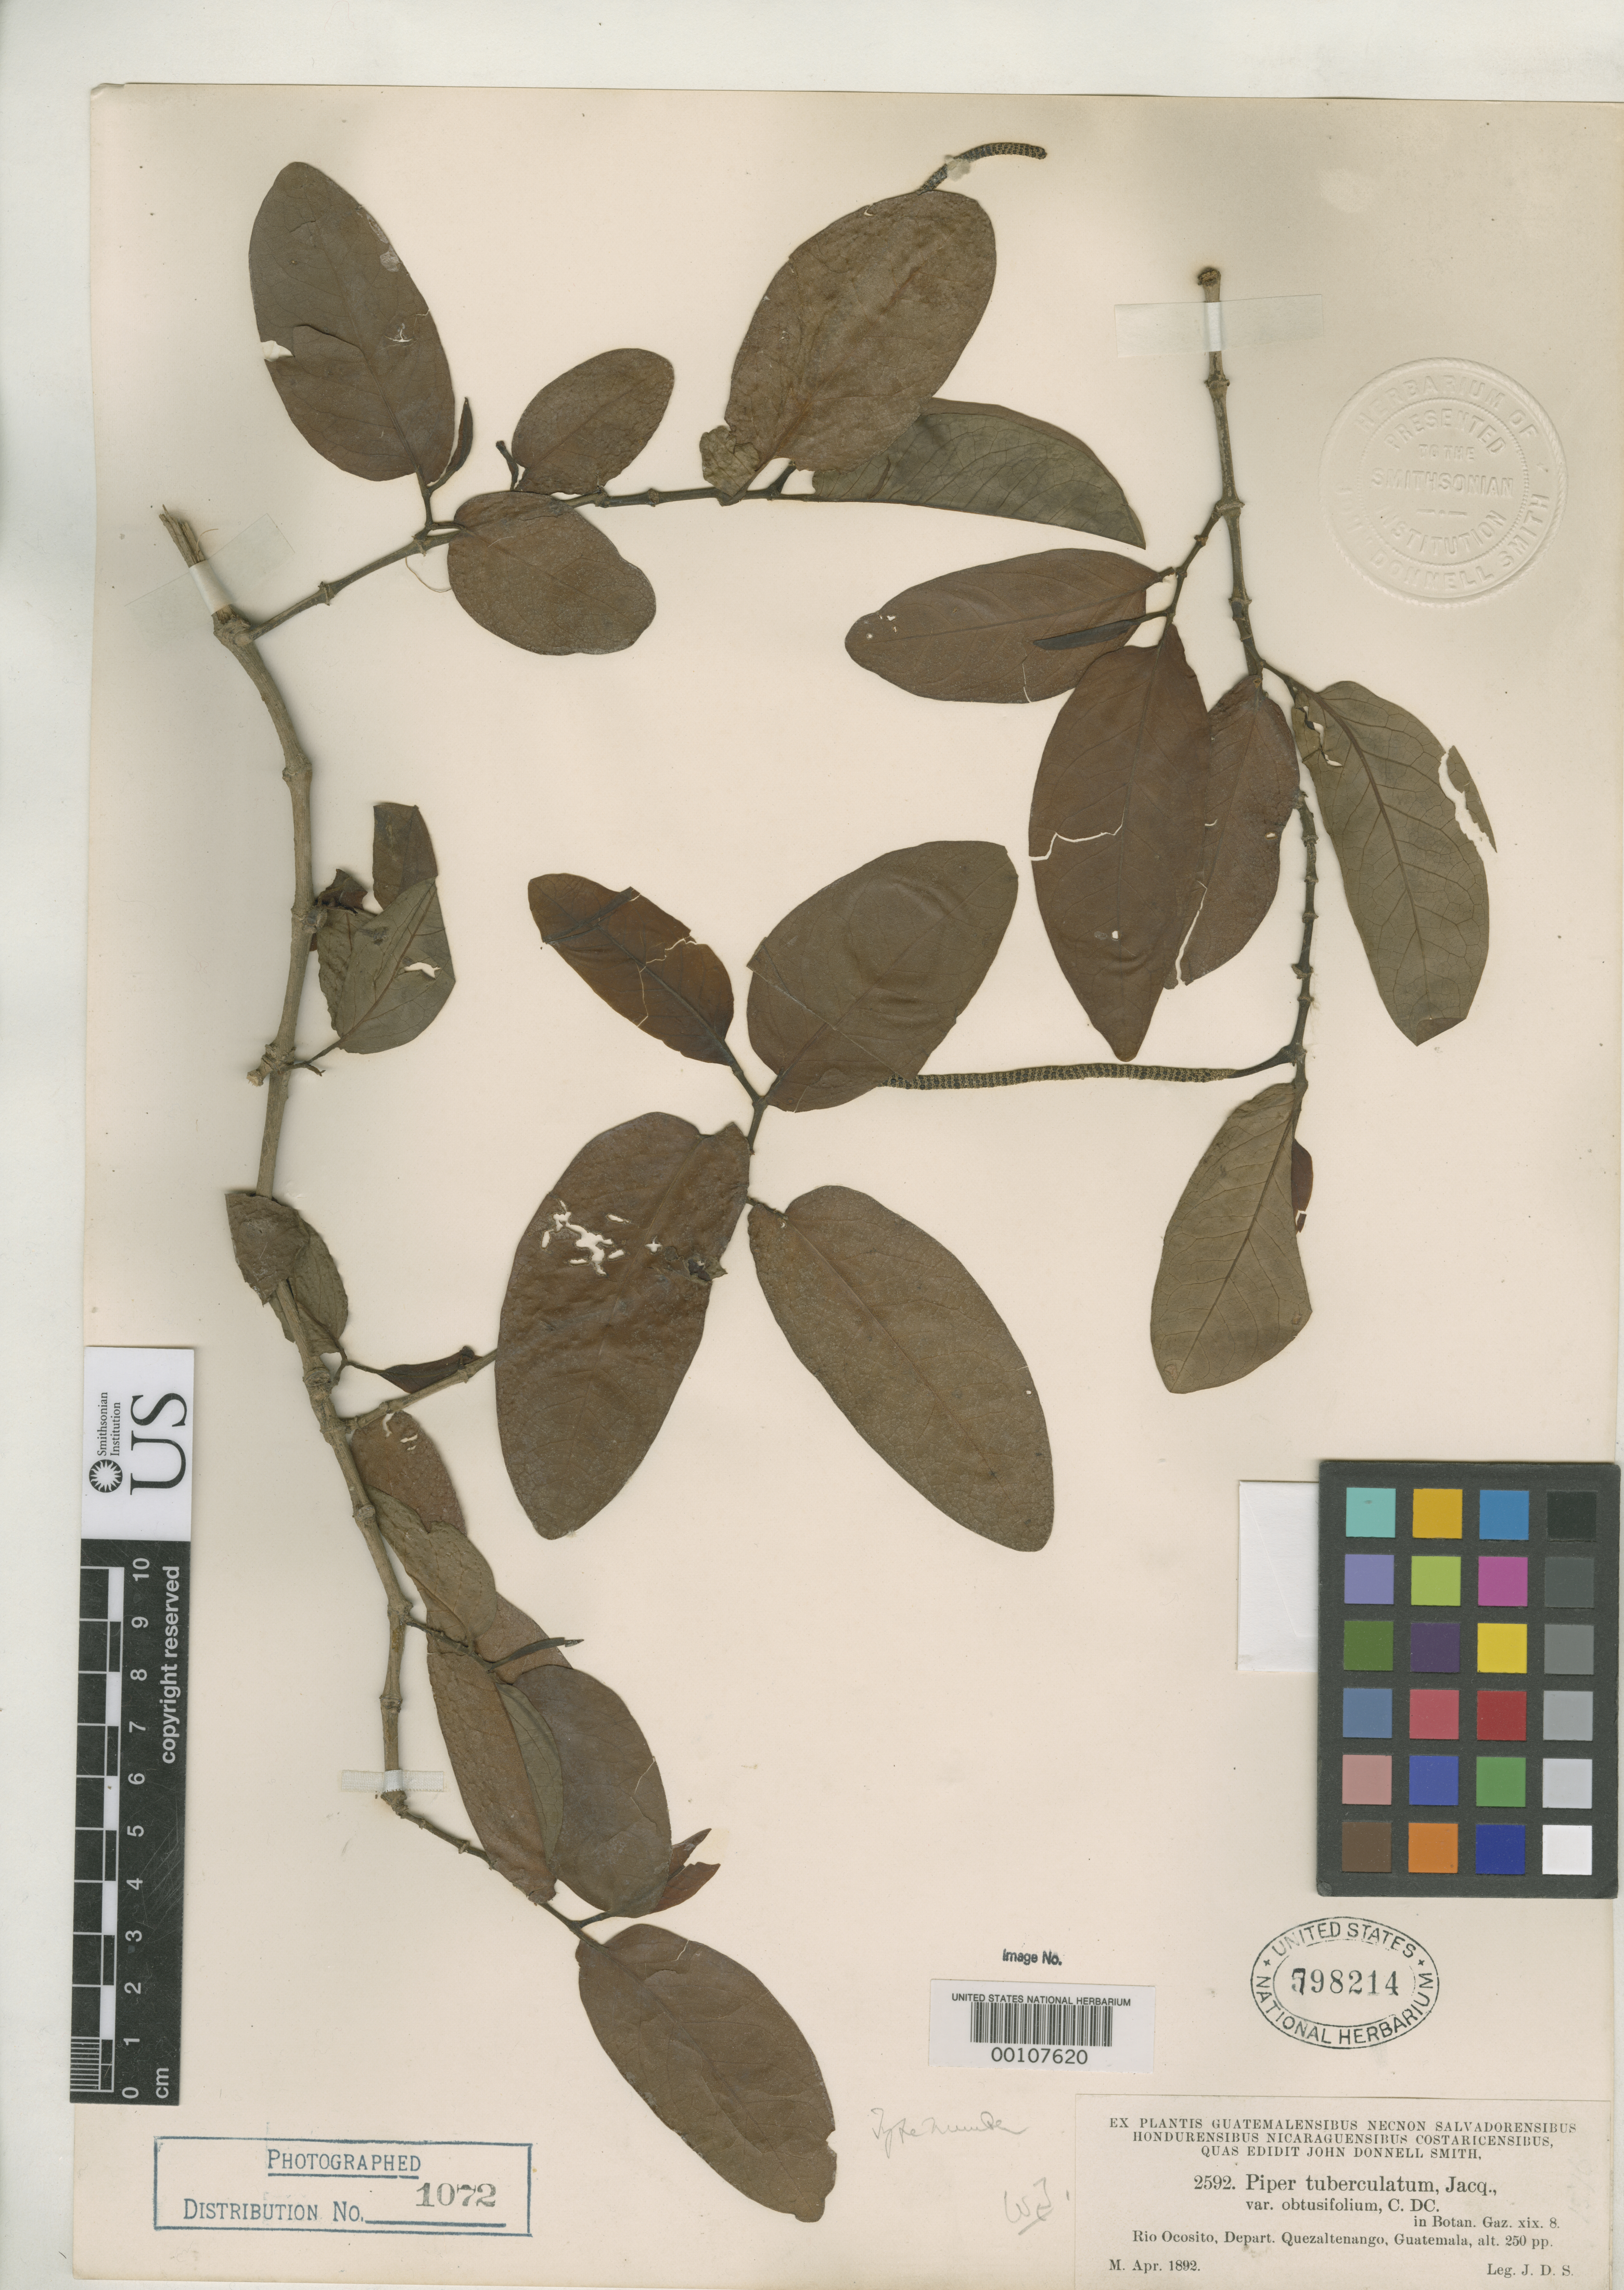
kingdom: Plantae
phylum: Tracheophyta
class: Magnoliopsida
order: Piperales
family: Piperaceae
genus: Piper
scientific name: Piper tuberculatum var. obtusifolium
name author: C. DC.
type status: Syntype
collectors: J. Donnell Smith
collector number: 2592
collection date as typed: Apr 1892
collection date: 1892-04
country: Guatemala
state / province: Quetzaltenango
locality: Rio Ocosito.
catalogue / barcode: US 798214